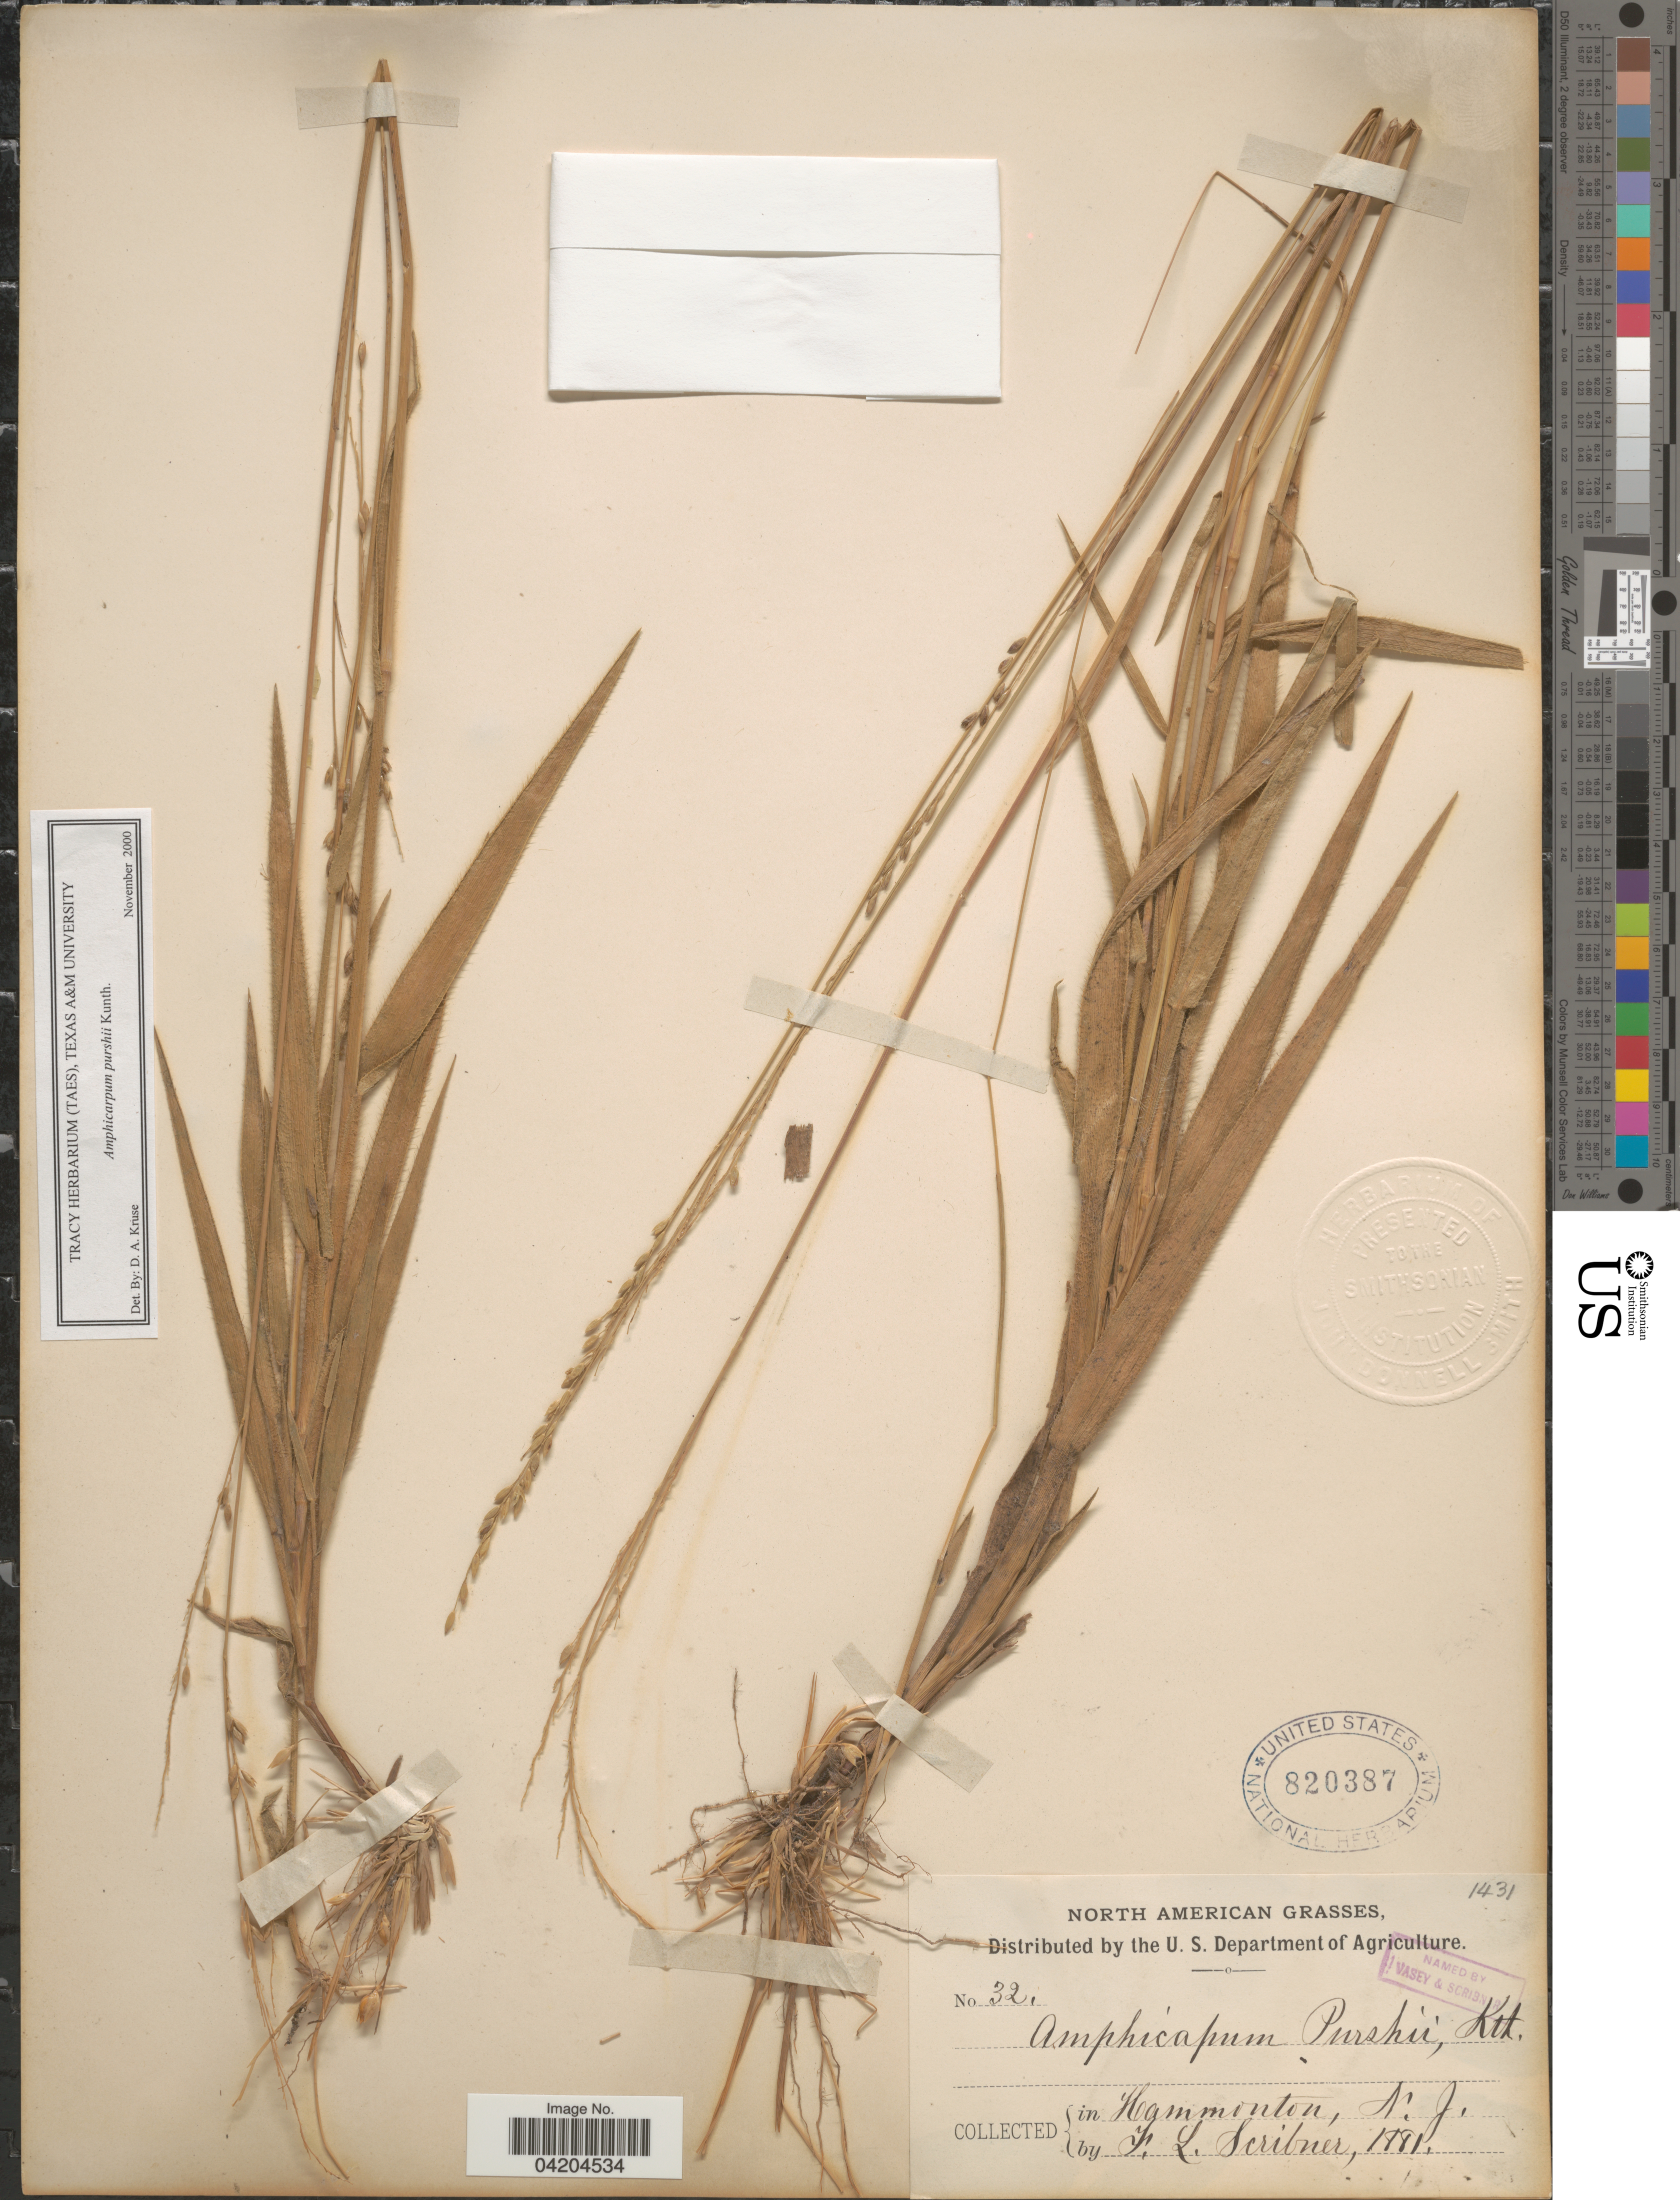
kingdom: Plantae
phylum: Tracheophyta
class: Liliopsida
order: Poales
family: Poaceae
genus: Amphicarpum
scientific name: Amphicarpum amphicarpon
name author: (Pursh) Nash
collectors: F. L. Scribner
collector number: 32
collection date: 1881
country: United States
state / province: New Jersey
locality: Hammonton.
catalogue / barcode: US 820387